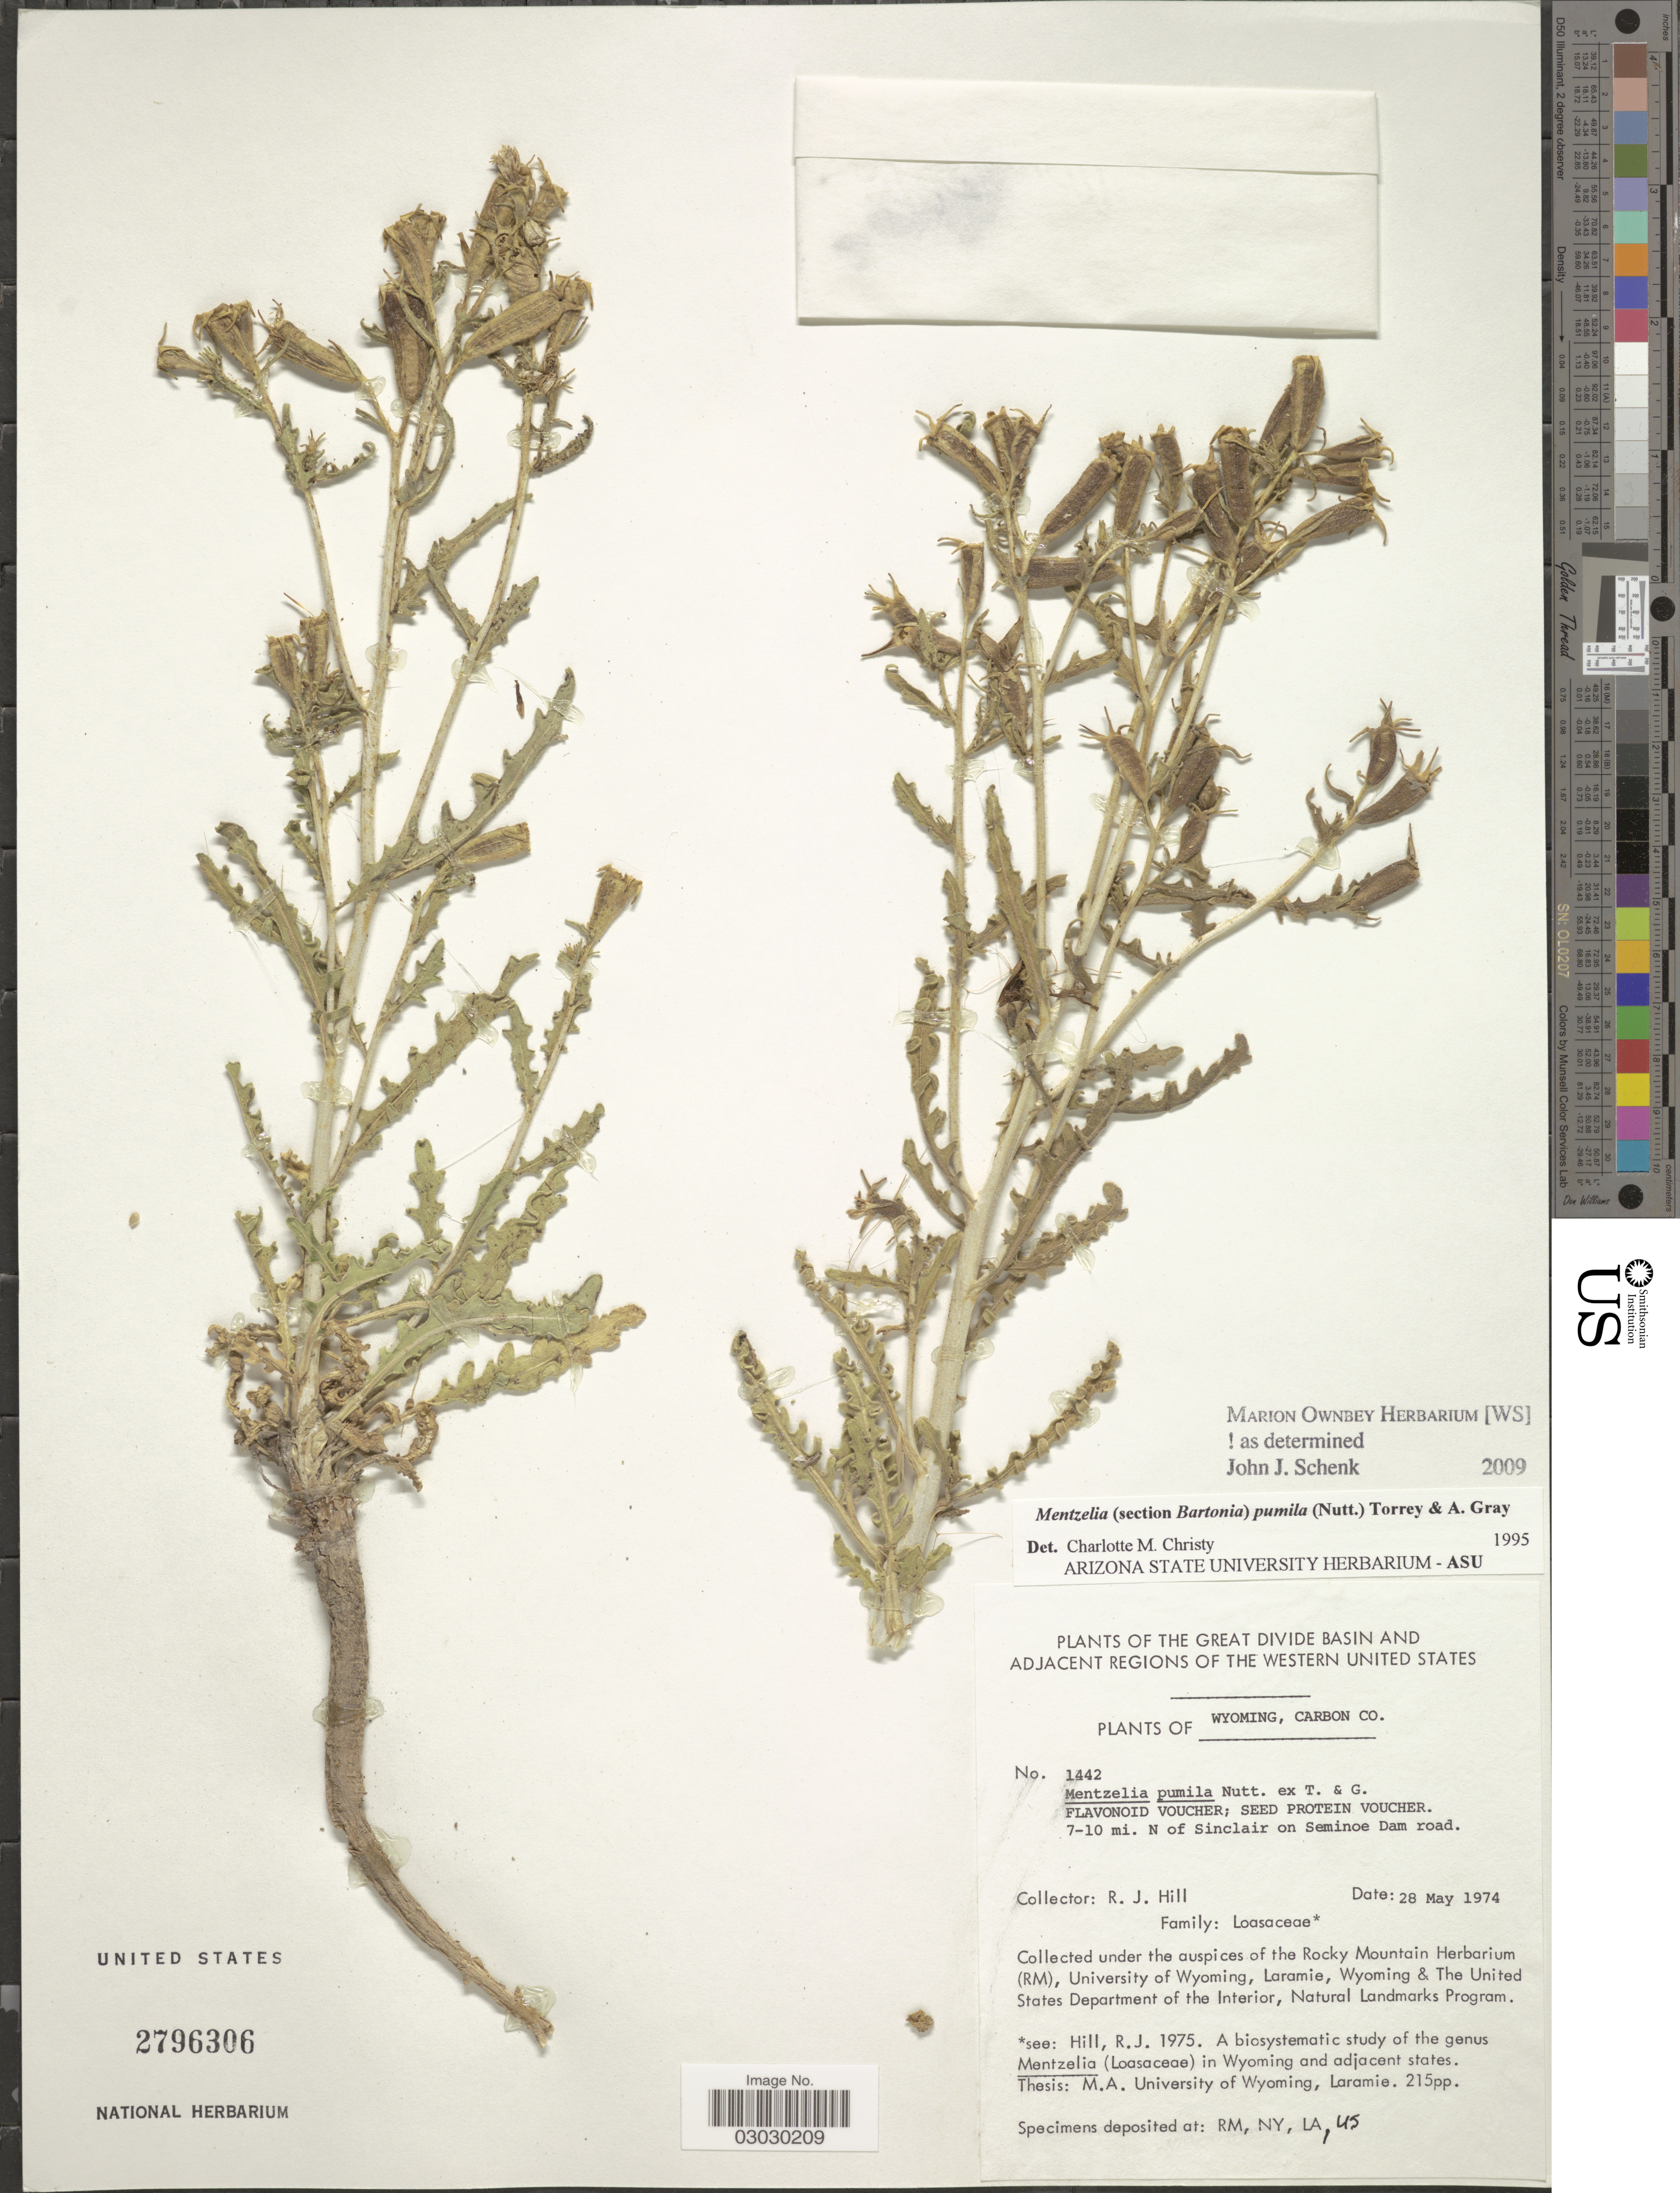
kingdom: Plantae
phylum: Tracheophyta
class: Magnoliopsida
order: Cornales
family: Loasaceae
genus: Mentzelia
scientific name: Mentzelia pumila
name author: Torr. & A. Gray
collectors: R. J. Hill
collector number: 1442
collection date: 1974-05-28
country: United States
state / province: Wyoming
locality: The Great Divide Basin and Adjacent Regions of The Western United States, Carbon Co., 7-10 mi. N of Sinclair on Seminoe Dam road.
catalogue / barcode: US 2796306